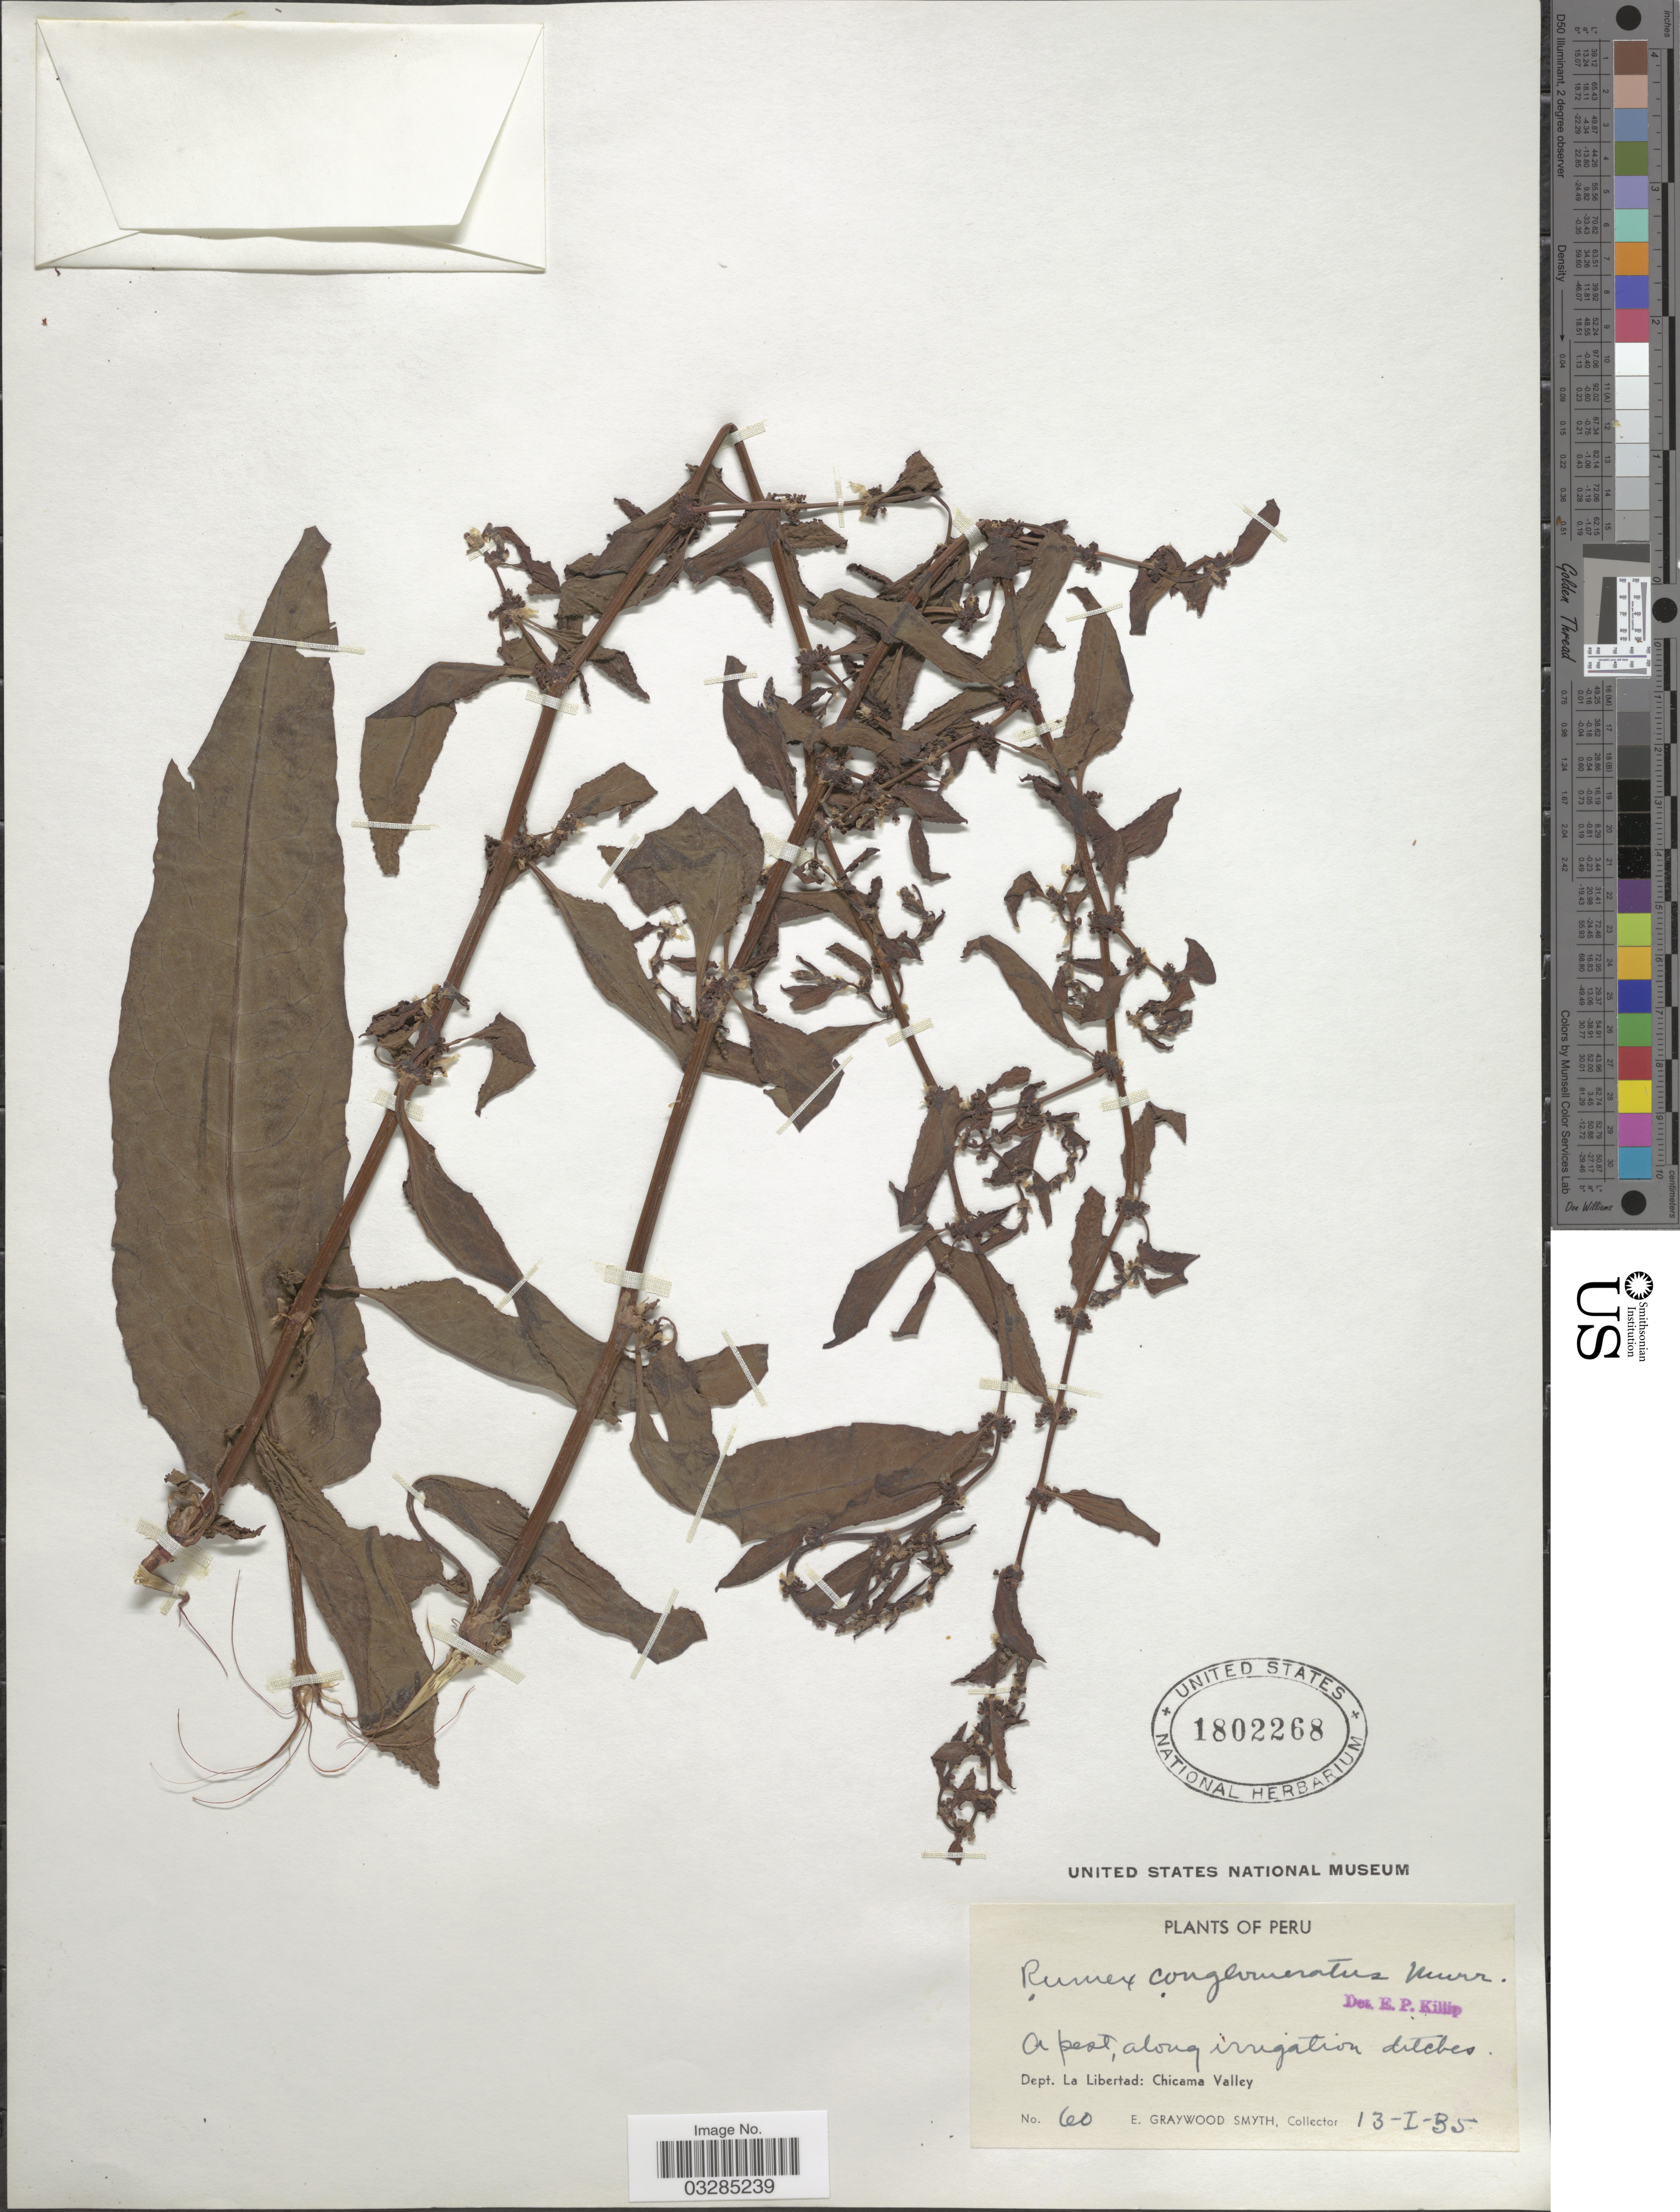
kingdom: Plantae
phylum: Tracheophyta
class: Magnoliopsida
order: Caryophyllales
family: Polygonaceae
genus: Rumex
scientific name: Rumex conglomeratus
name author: Murray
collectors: E. G. Smyth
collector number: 60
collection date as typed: Transcribed d/m/y: 13/1/35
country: Peru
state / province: La Libertad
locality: Dept. La Libertad: Chicama Valley.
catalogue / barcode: US 1802268